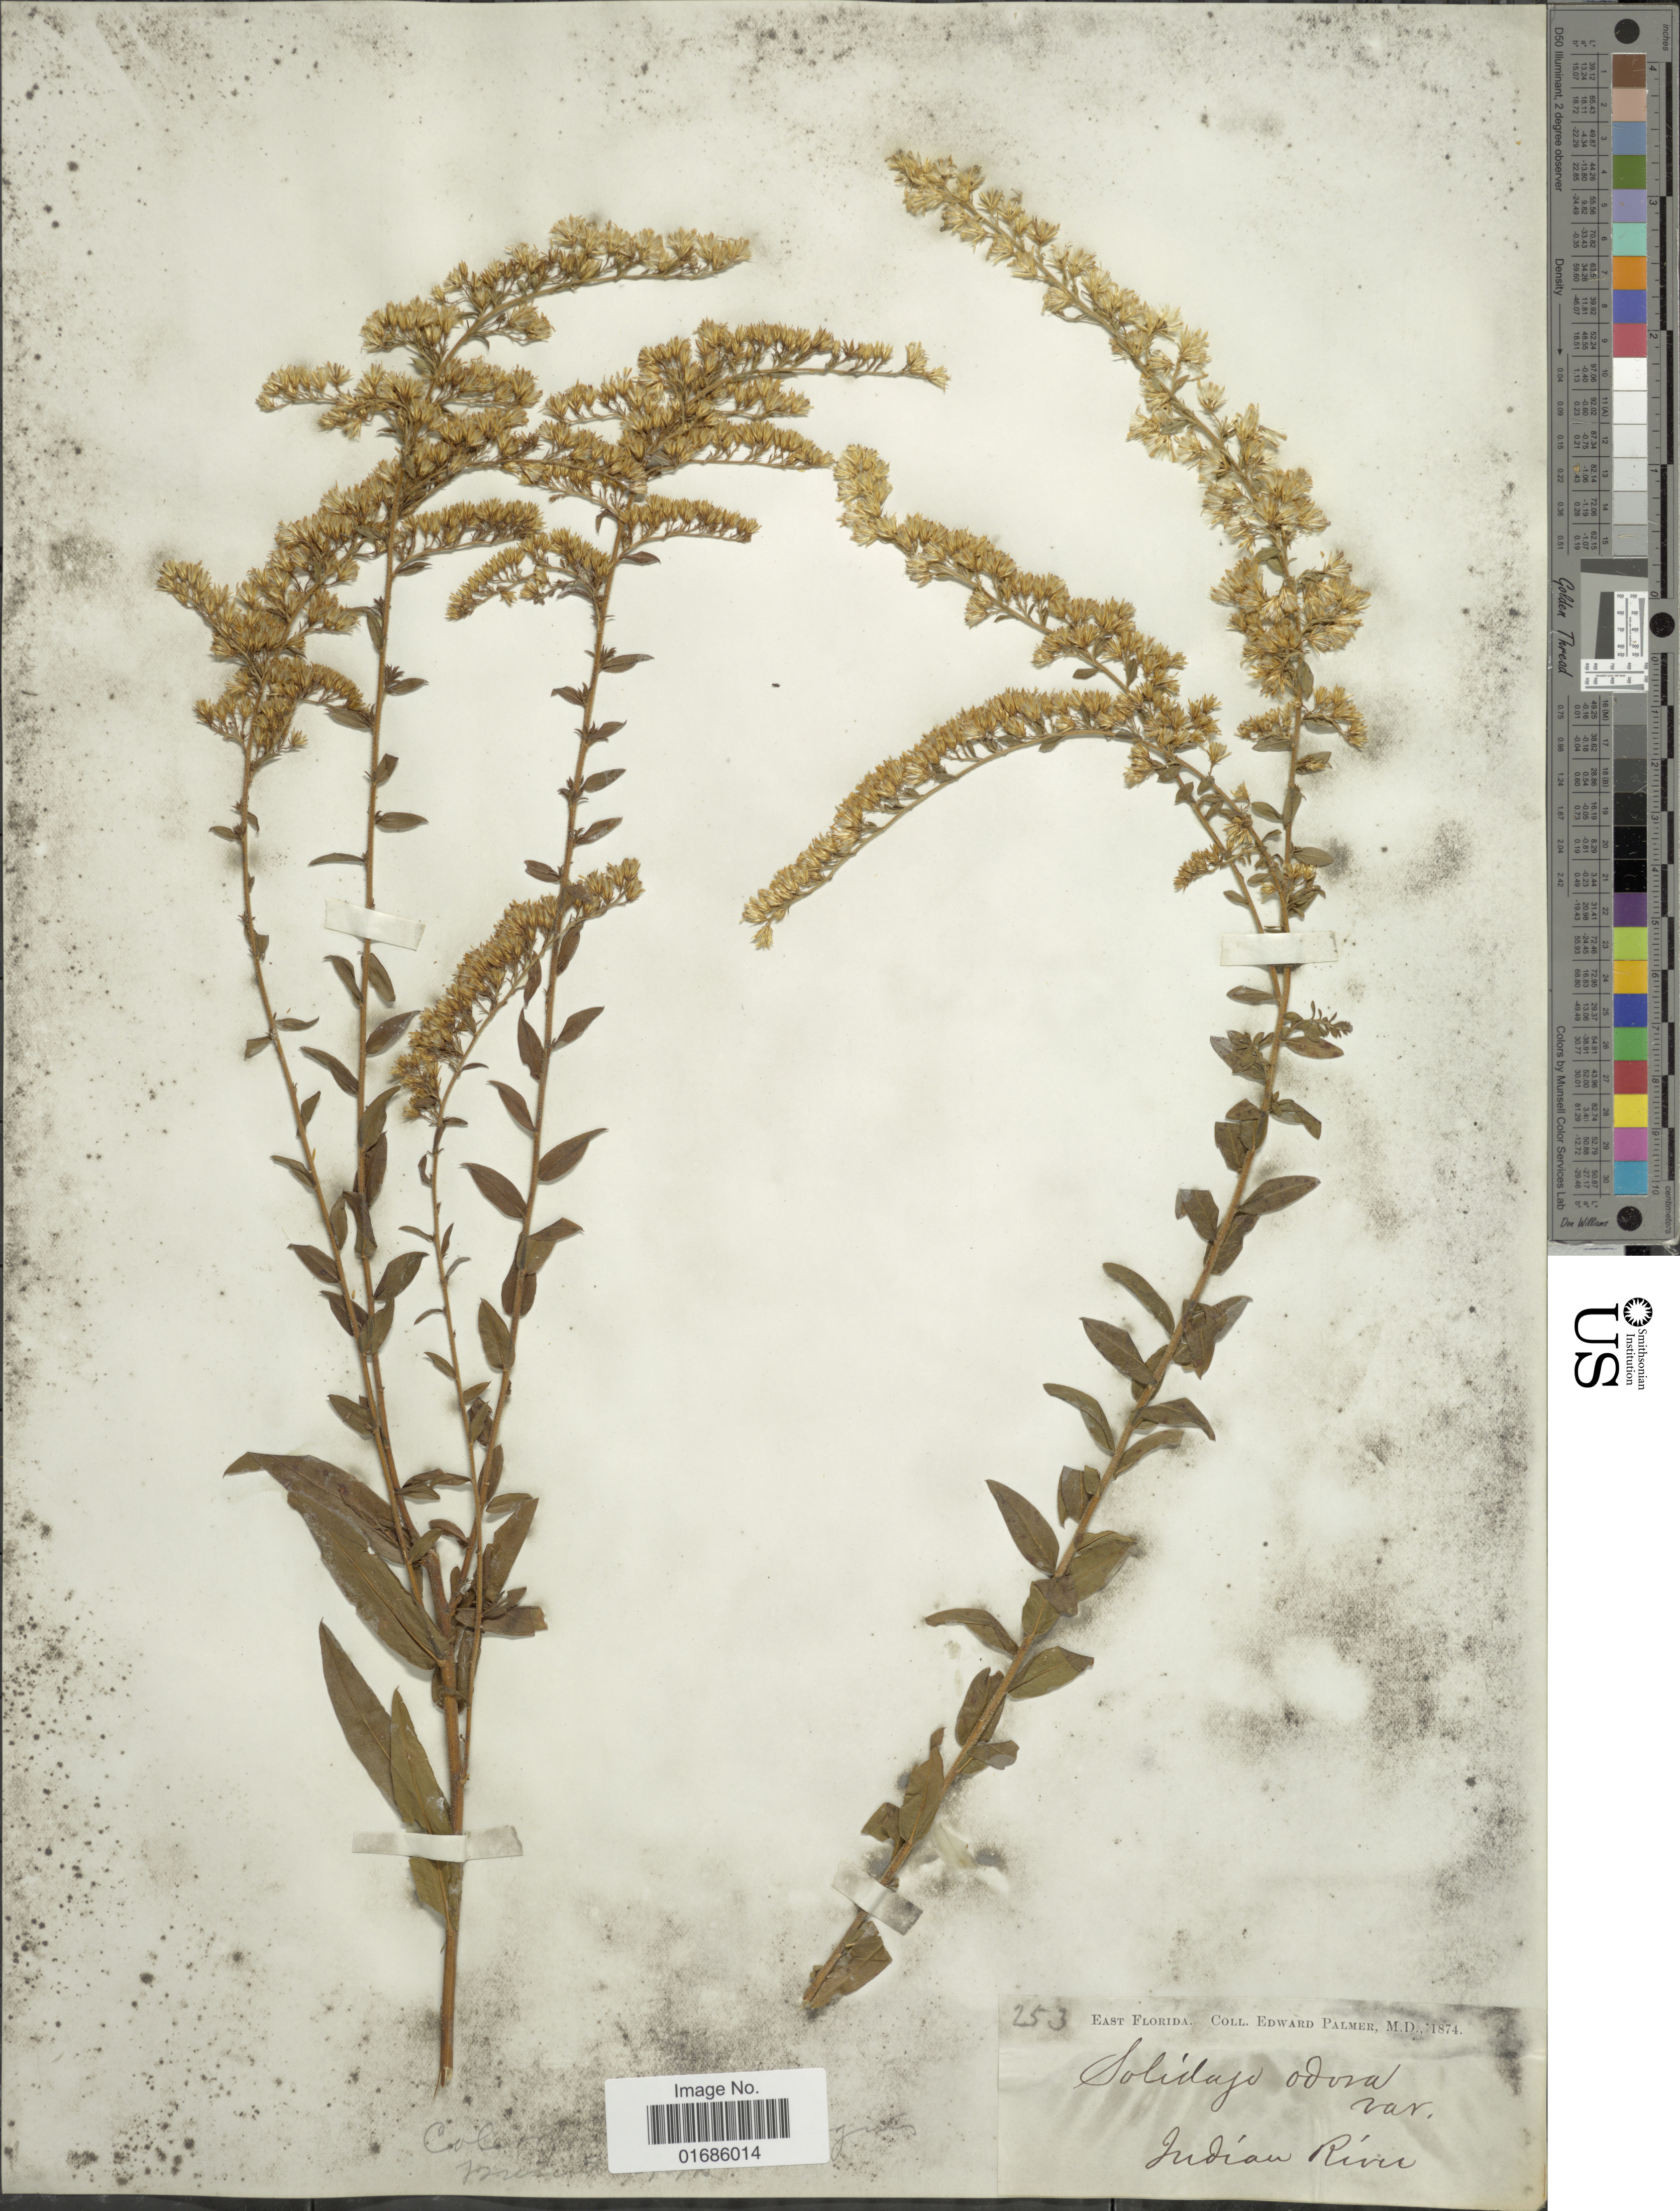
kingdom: Plantae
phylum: Tracheophyta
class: Magnoliopsida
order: Asterales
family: Asteraceae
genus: Solidago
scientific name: Solidago chapmanii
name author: Torr. & A. Gray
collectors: E. Palmer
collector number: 253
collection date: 1874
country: United States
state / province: Florida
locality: East Florida, Judian River